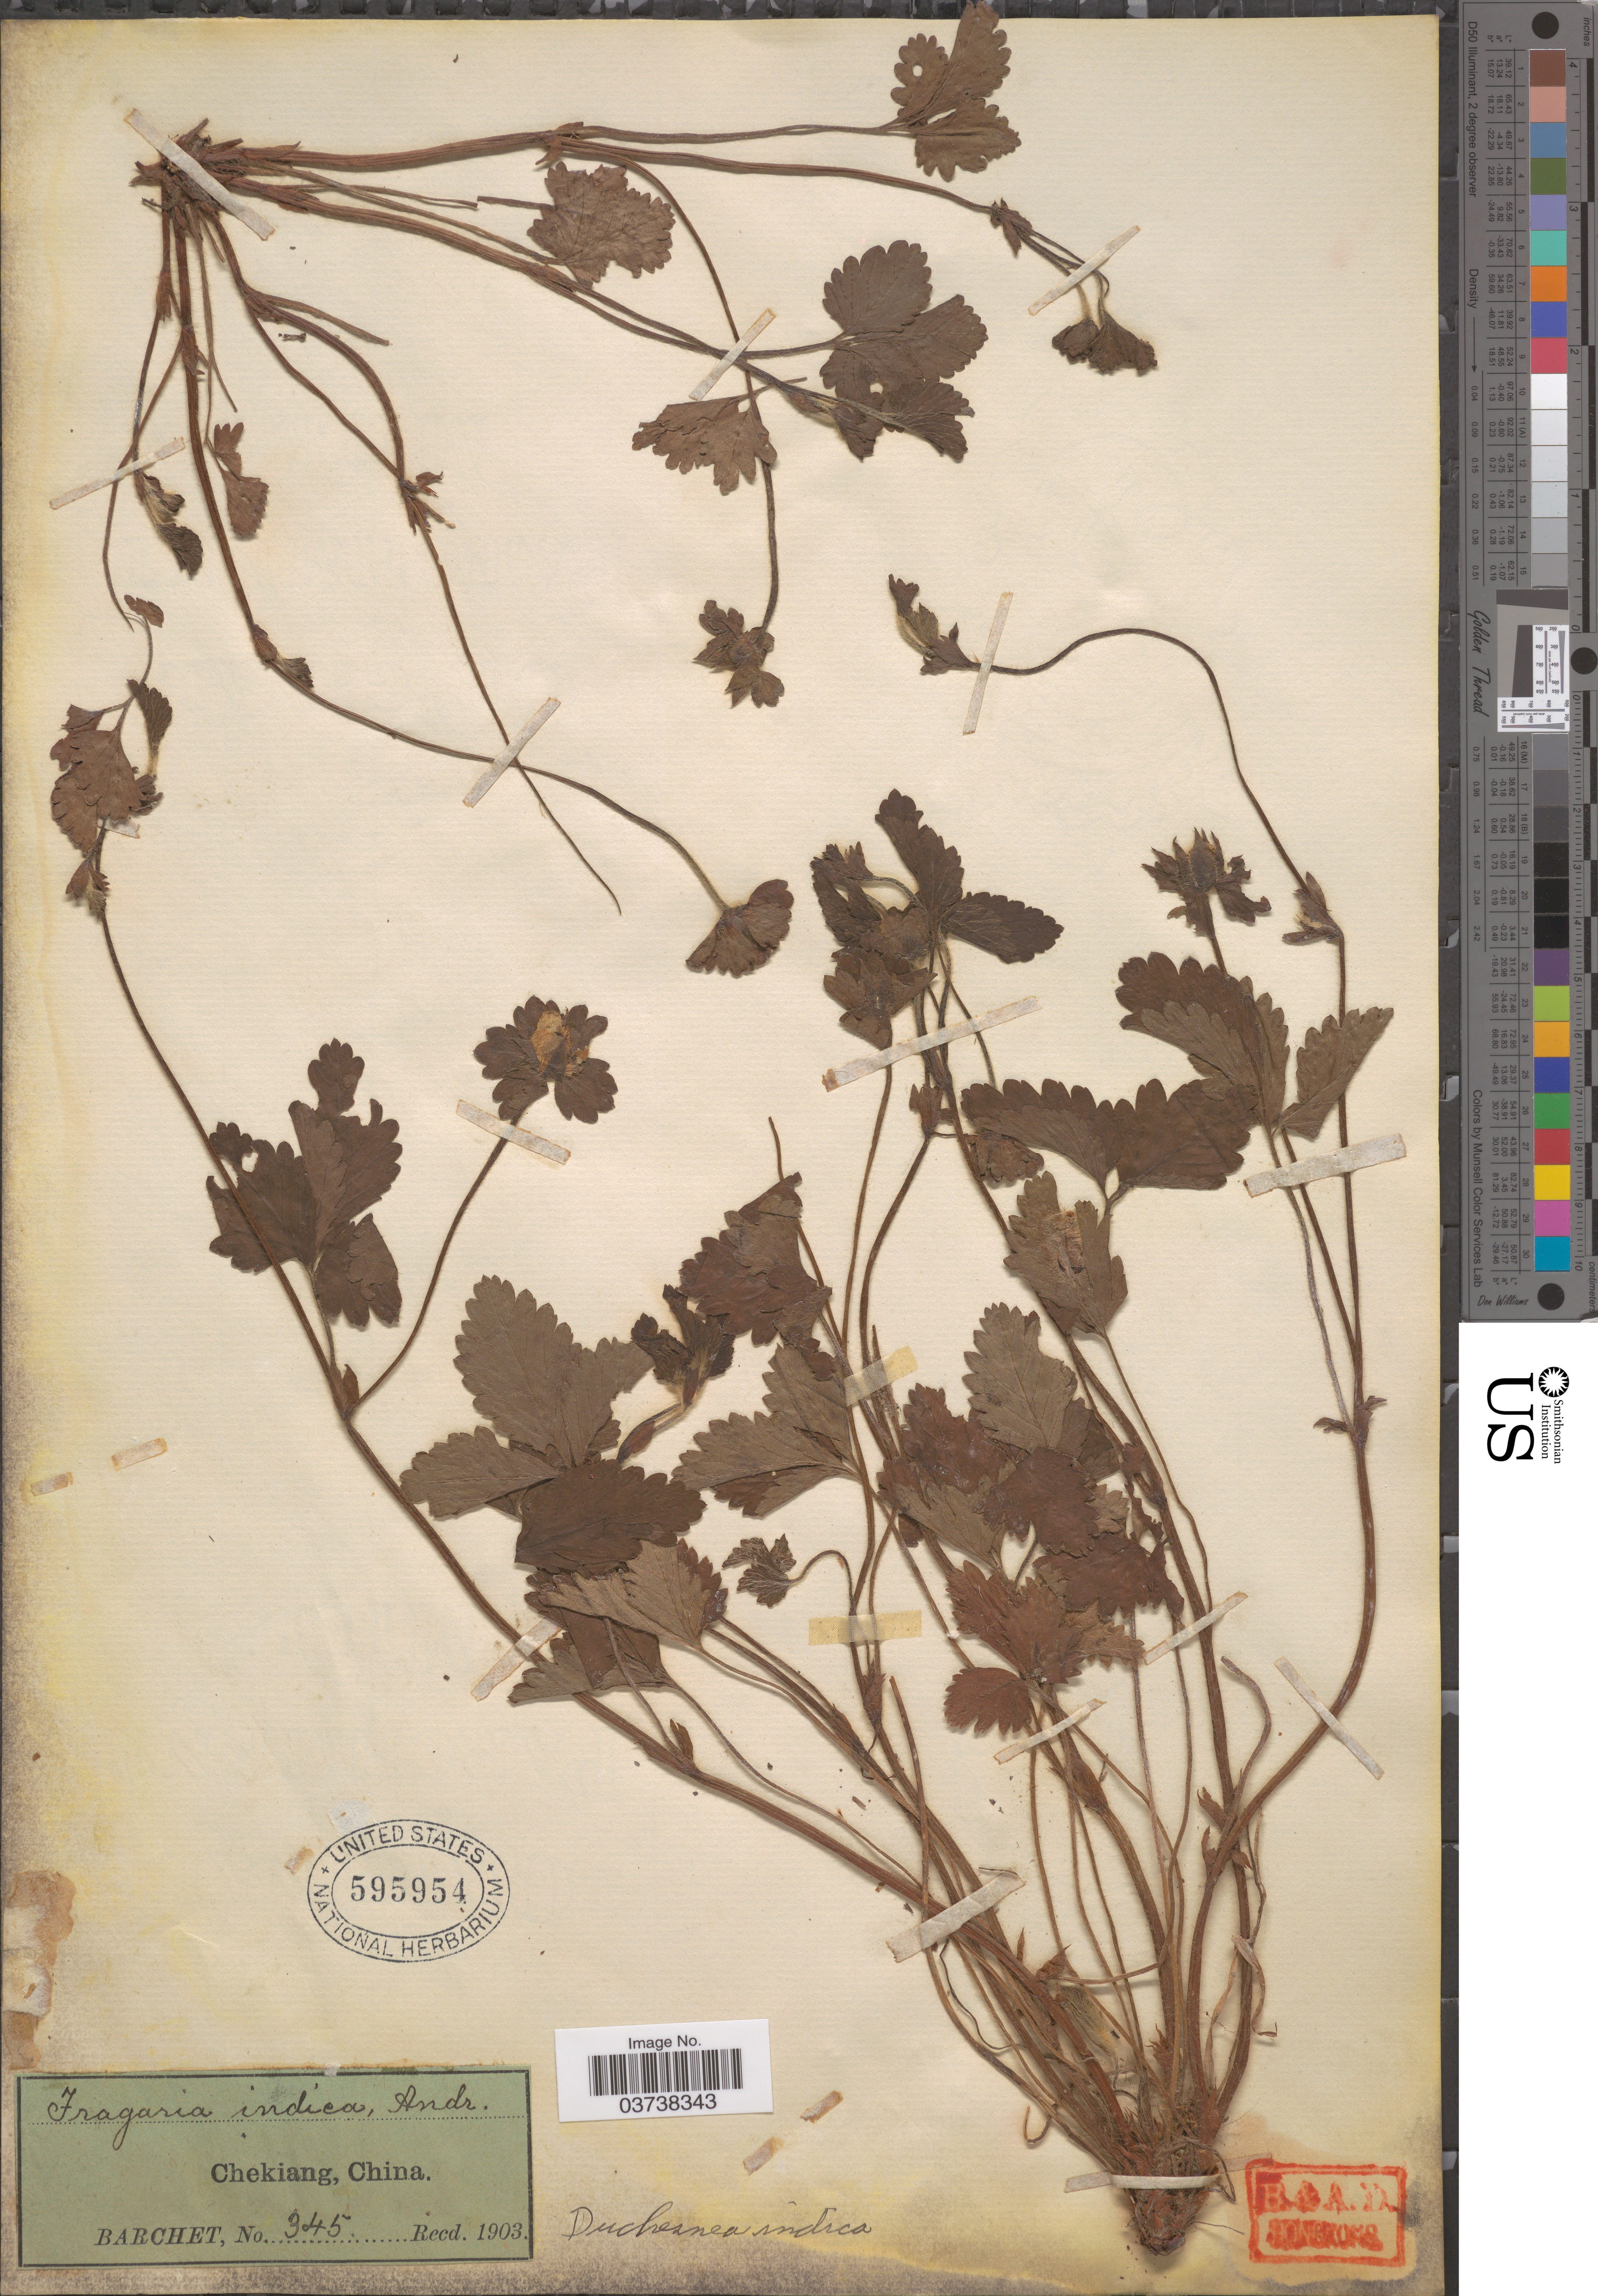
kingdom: Plantae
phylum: Tracheophyta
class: Magnoliopsida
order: Rosales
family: Rosaceae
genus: Potentilla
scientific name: Potentilla indica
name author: (Andrews) Th. Wolf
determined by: Strong, Mark T., (BOT), Smithsonian Institution - National Museum of Natural History (UNITED STATES)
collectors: Barchet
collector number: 345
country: China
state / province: Zhejiang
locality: Chekiang.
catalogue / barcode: US 595954